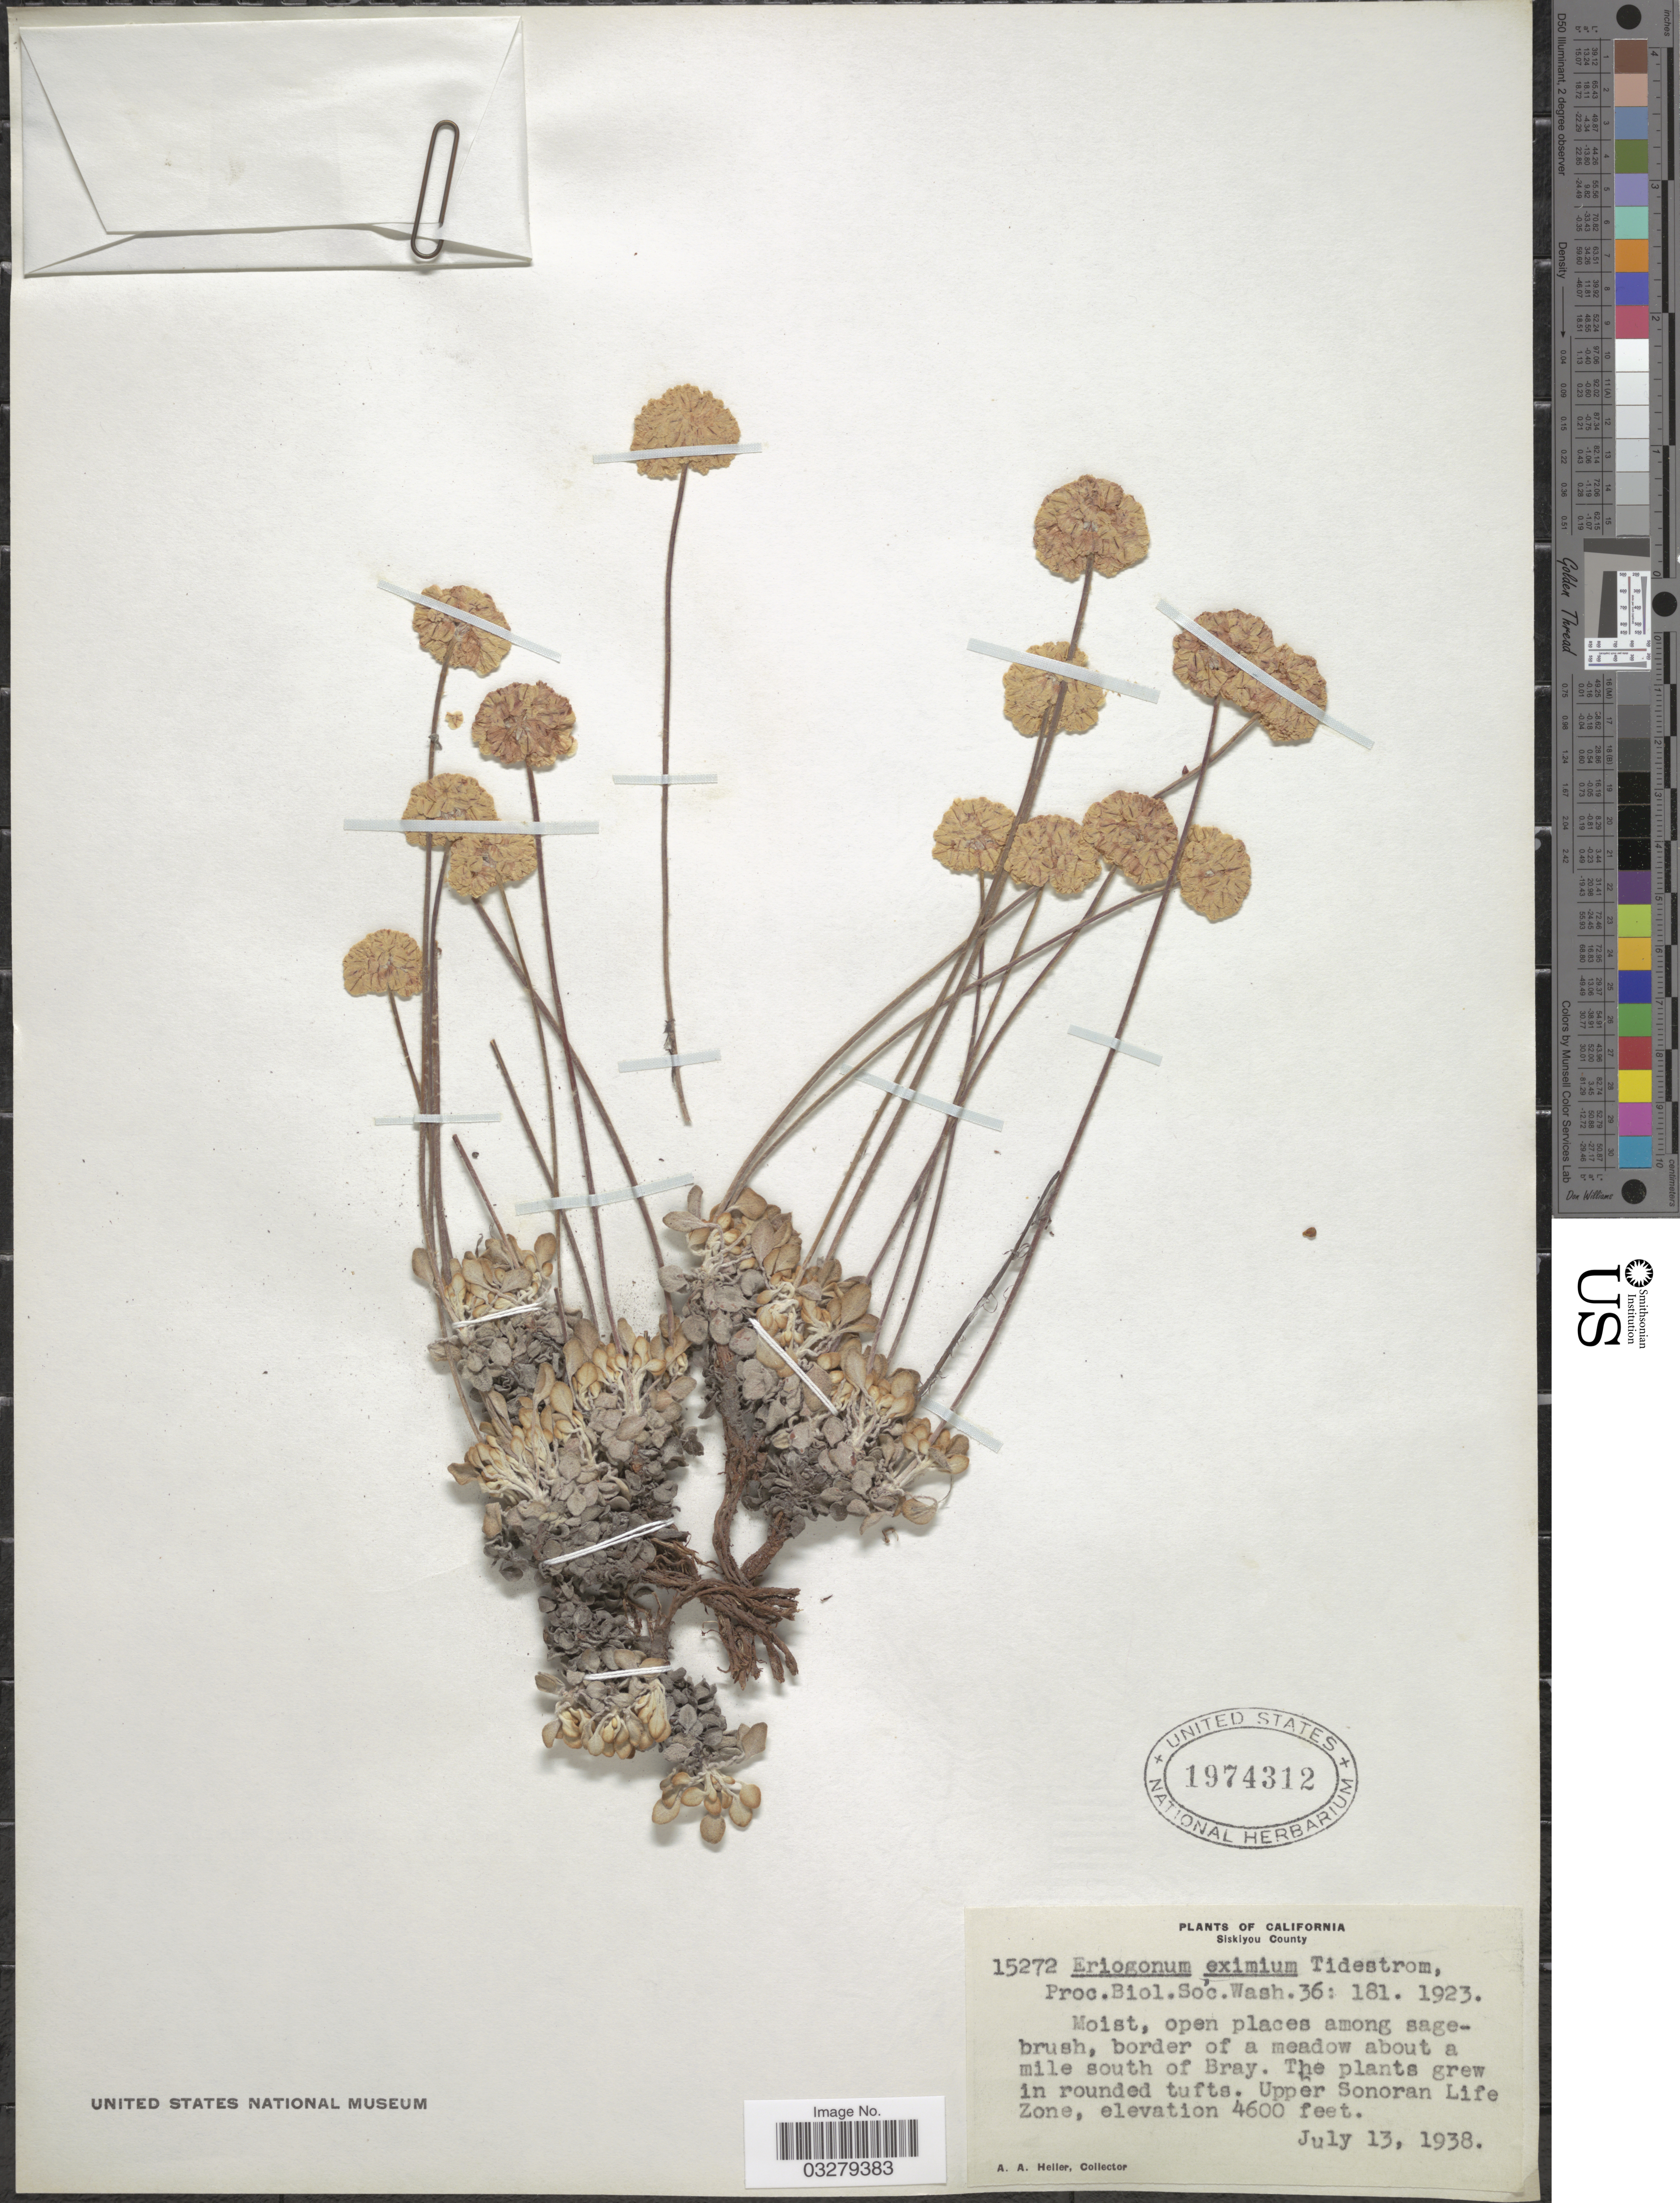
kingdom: Plantae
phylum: Tracheophyta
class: Magnoliopsida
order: Caryophyllales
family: Polygonaceae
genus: Eriogonum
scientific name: Eriogonum ovalifolium var. eximium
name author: (Tidestr.) J.T. Howell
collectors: A. A. Heller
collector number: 15272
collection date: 1938-07-13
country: United States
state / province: California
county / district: Siskiyou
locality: Siskiyou County, border of a meadow about a mile south of Bray. Upper Sonoran Life Zone.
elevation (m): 1402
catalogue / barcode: US 1974312